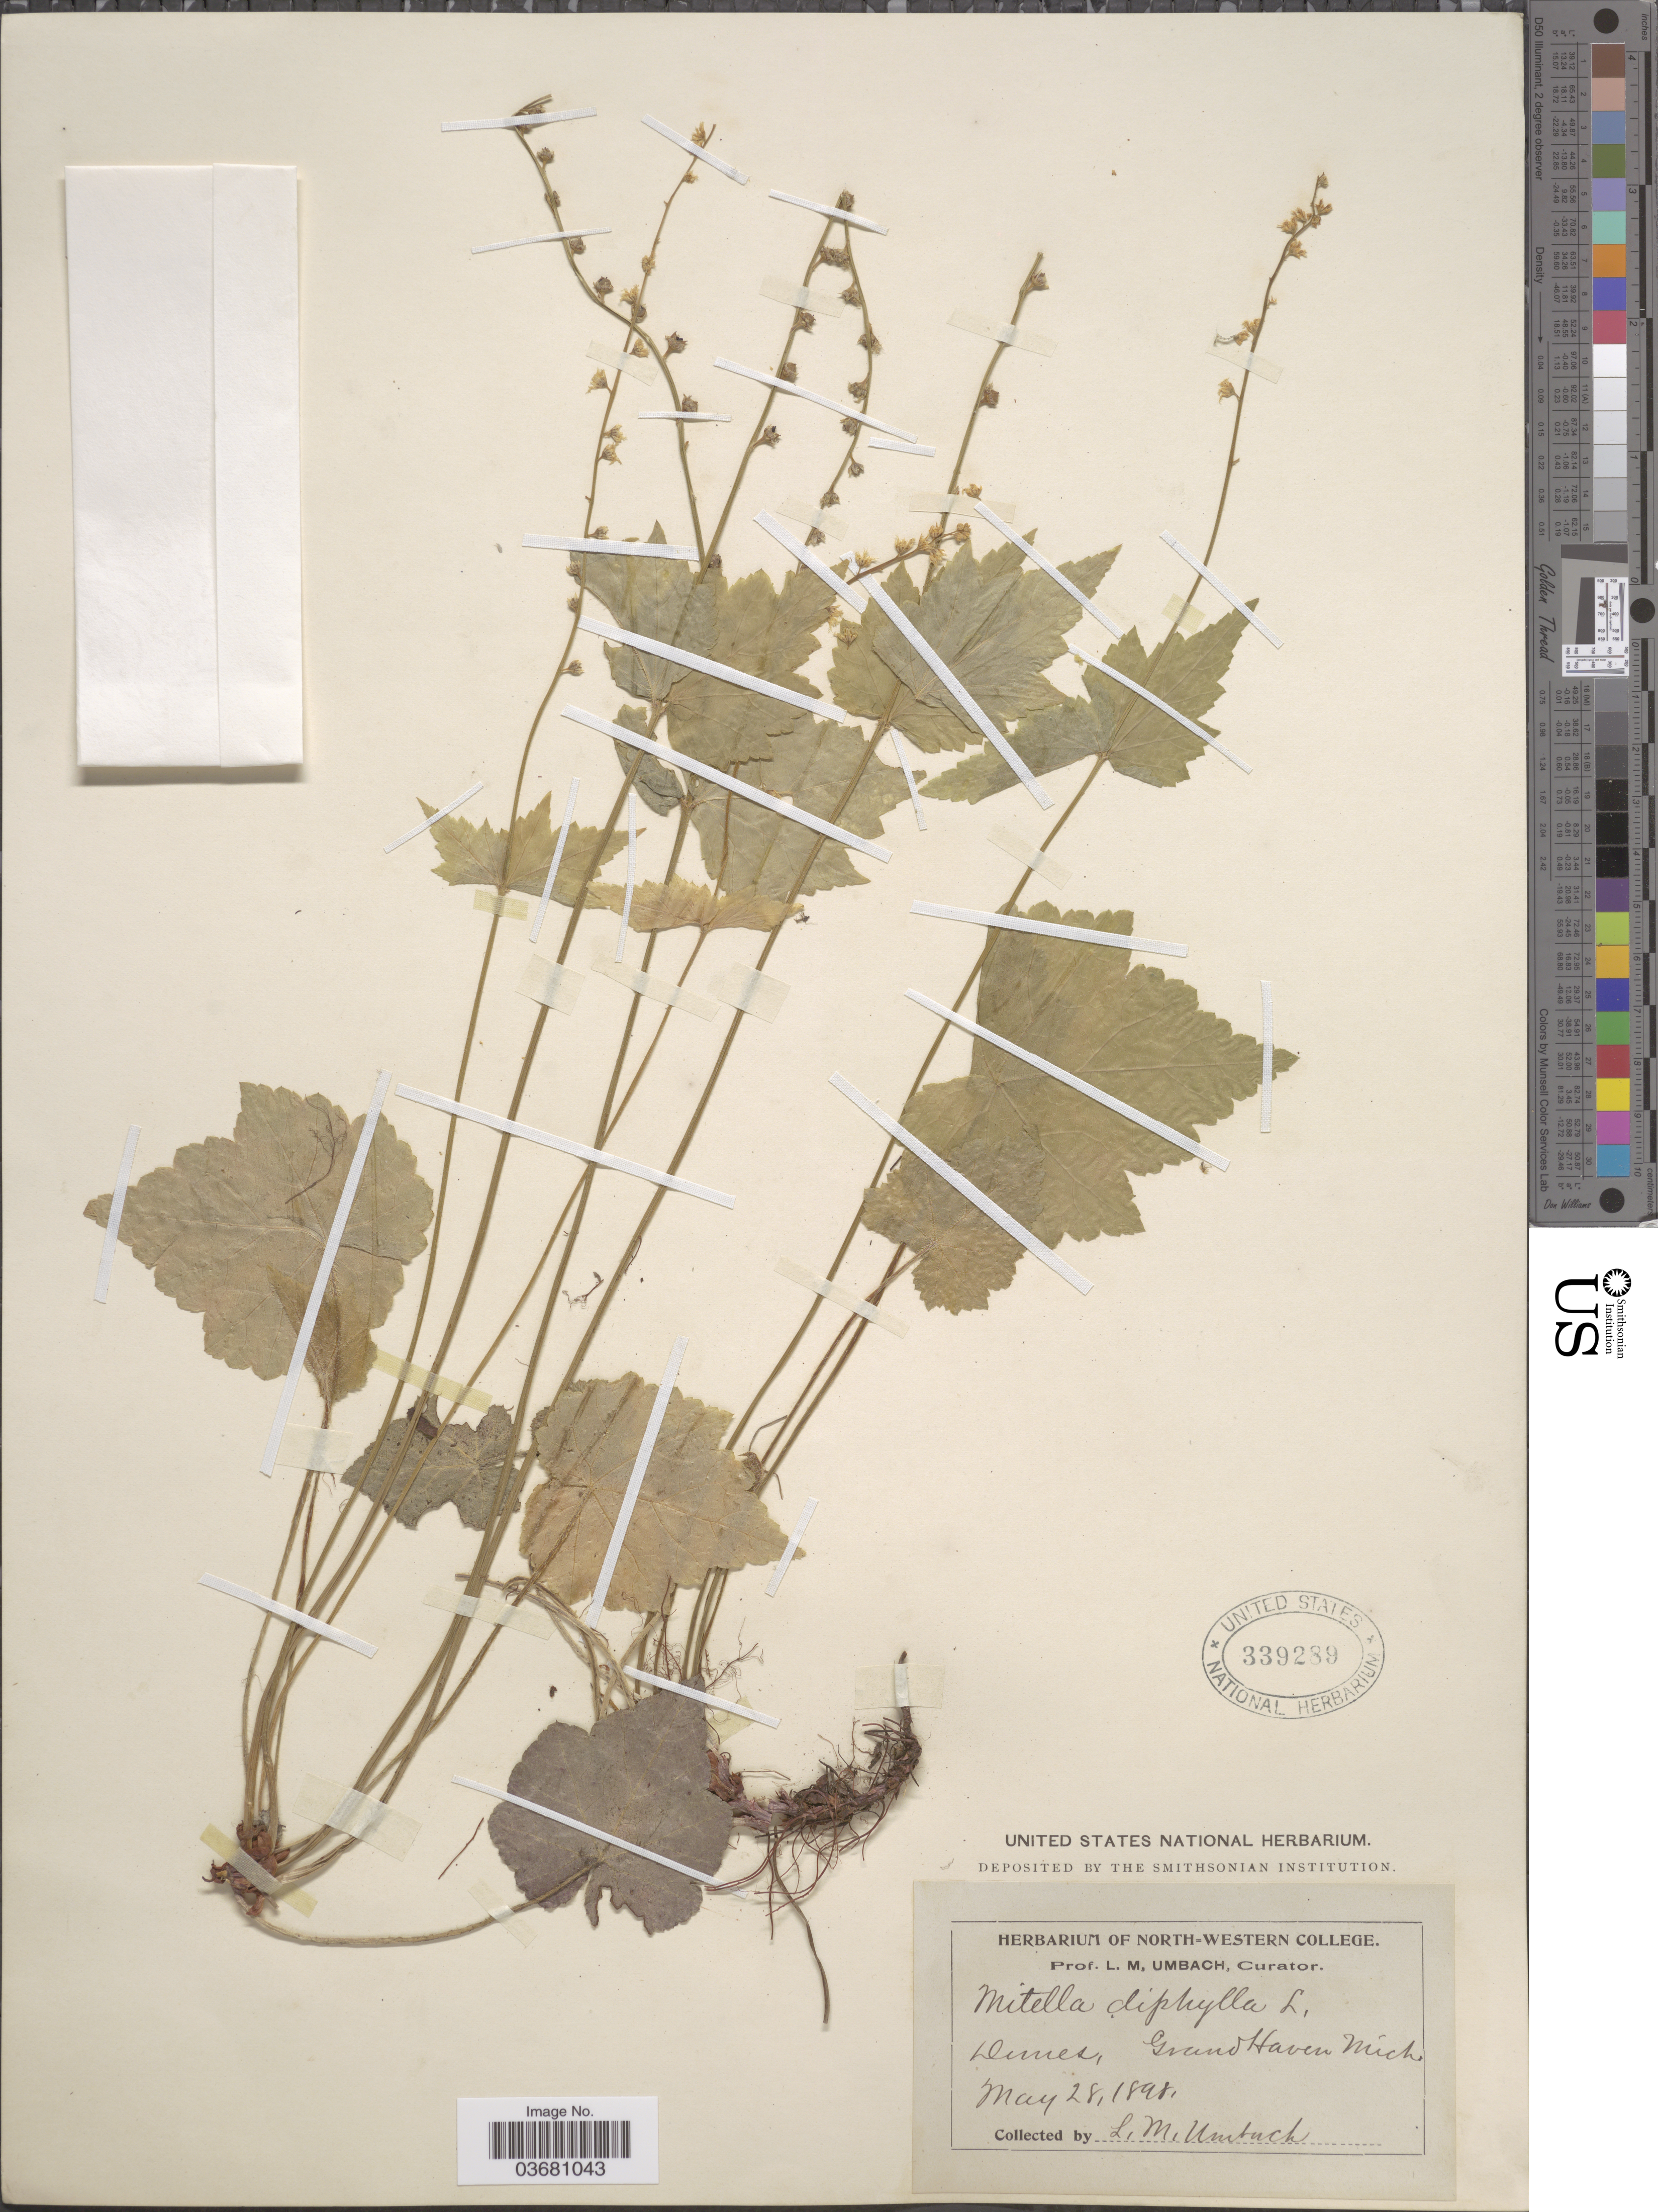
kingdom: Plantae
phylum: Tracheophyta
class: Magnoliopsida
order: Saxifragales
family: Saxifragaceae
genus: Mitella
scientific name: Mitella diphylla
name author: L.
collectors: L. M. Umbach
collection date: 1898-05-28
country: United States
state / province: Michigan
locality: Dunes, Grand Haven.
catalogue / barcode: US 339289